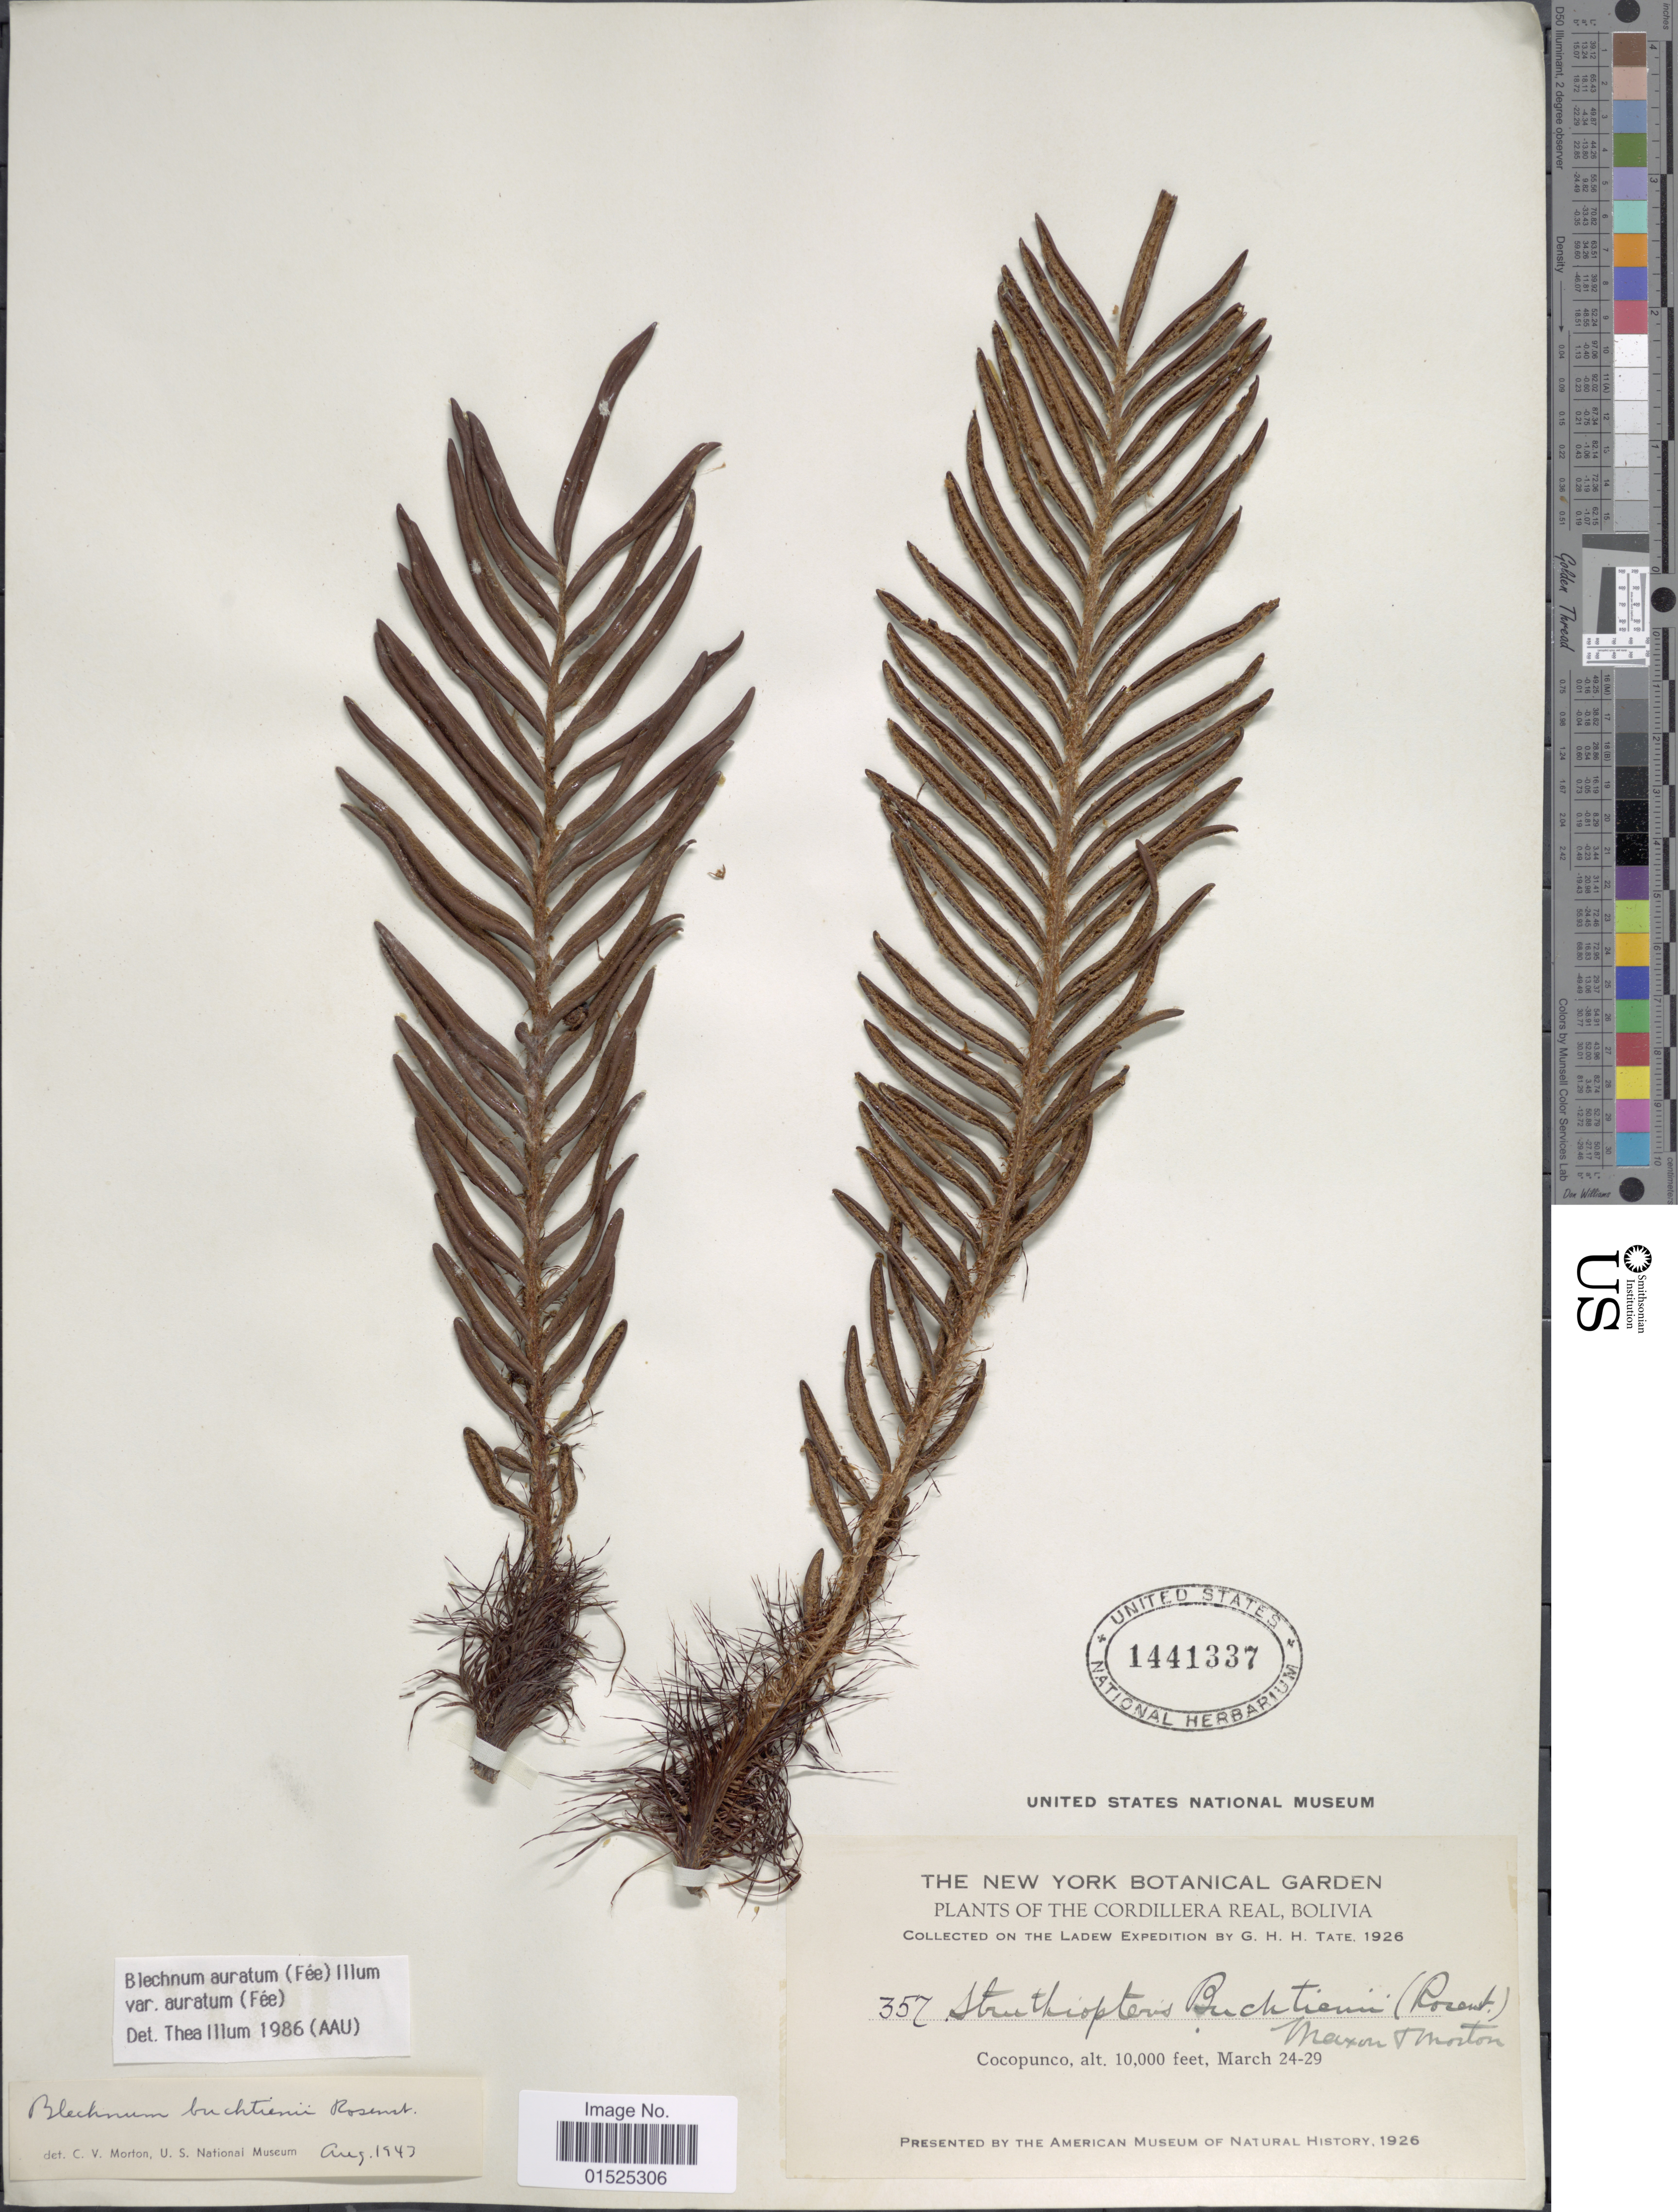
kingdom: Plantae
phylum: Tracheophyta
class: Polypodiopsida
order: Polypodiales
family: Blechnaceae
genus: Blechnum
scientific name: Blechnum auratum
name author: (Fée) R.M. Tryon & Stolze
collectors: G. H. H.Tate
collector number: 357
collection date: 1926-03-24/1926-03-29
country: Bolivia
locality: Cordillera Real, Cocopunco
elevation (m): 3048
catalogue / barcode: US 1441337